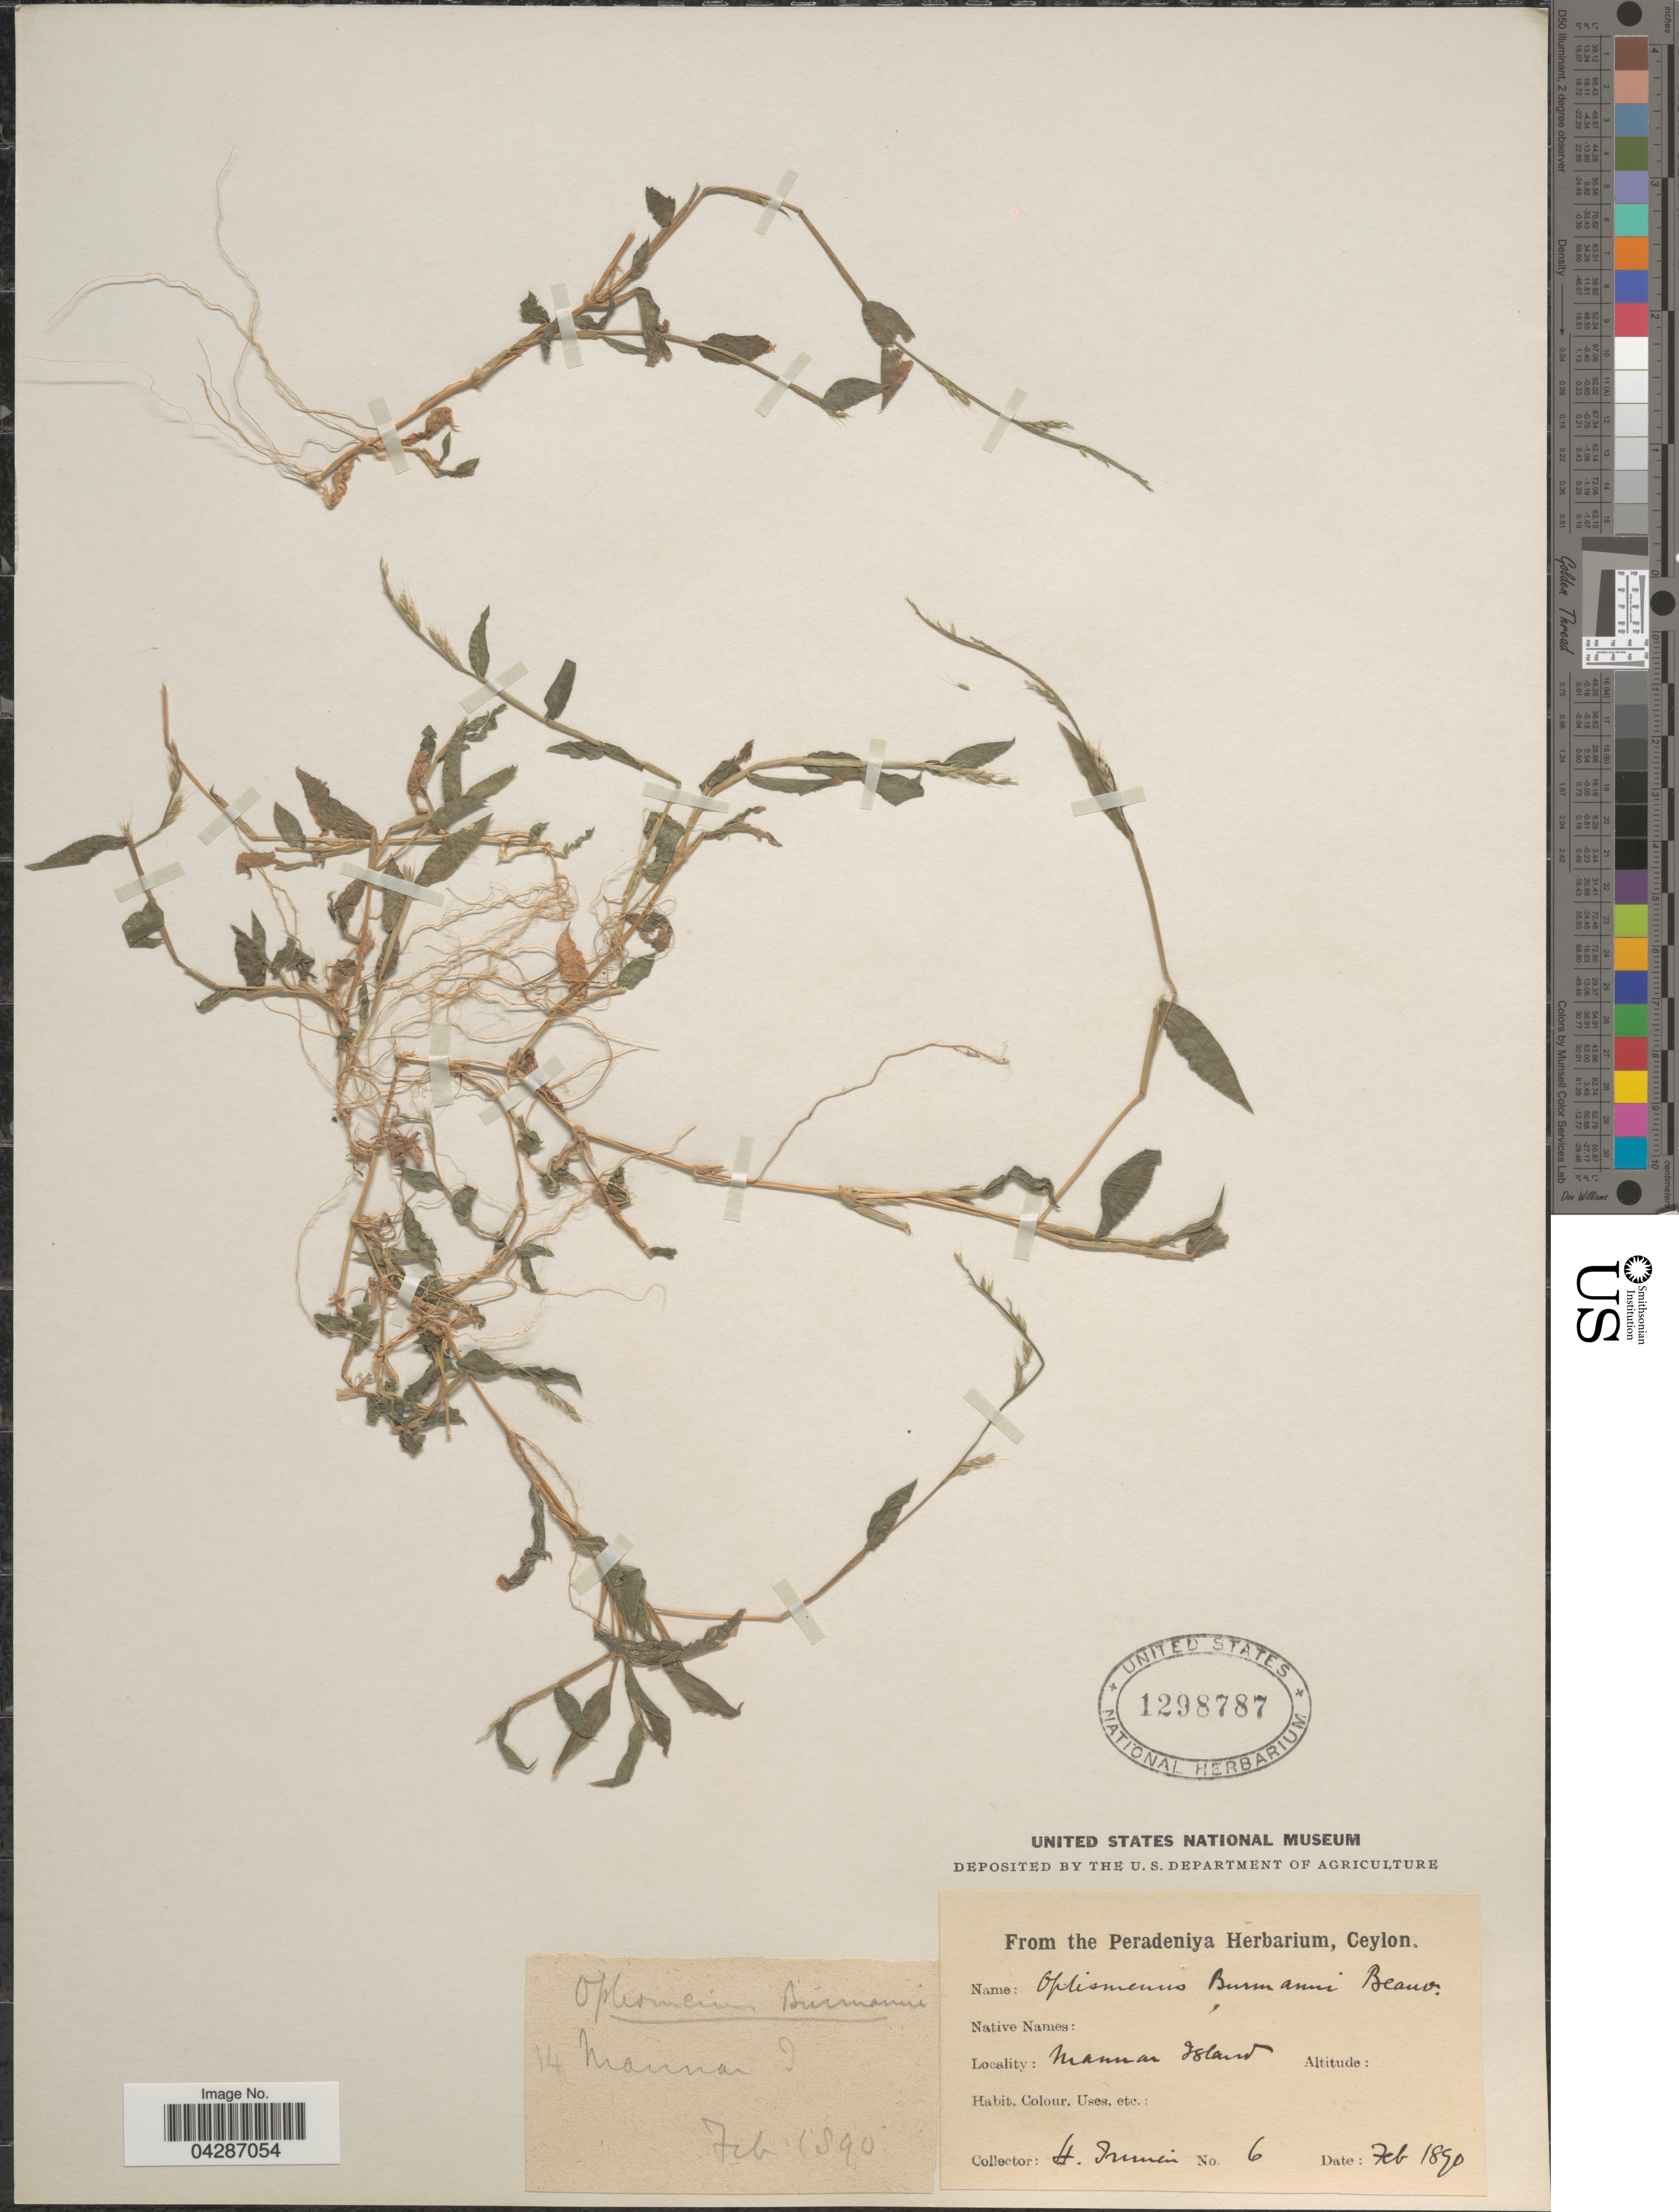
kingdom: Plantae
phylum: Tracheophyta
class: Liliopsida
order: Poales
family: Poaceae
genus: Oplismenus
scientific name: Oplismenus burmannii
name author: (Retz.) P. Beauv.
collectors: H. Irwin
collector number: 6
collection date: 1890-02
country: Sri Lanka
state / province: Northern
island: Mannar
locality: Mannar Island.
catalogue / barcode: US 1298787